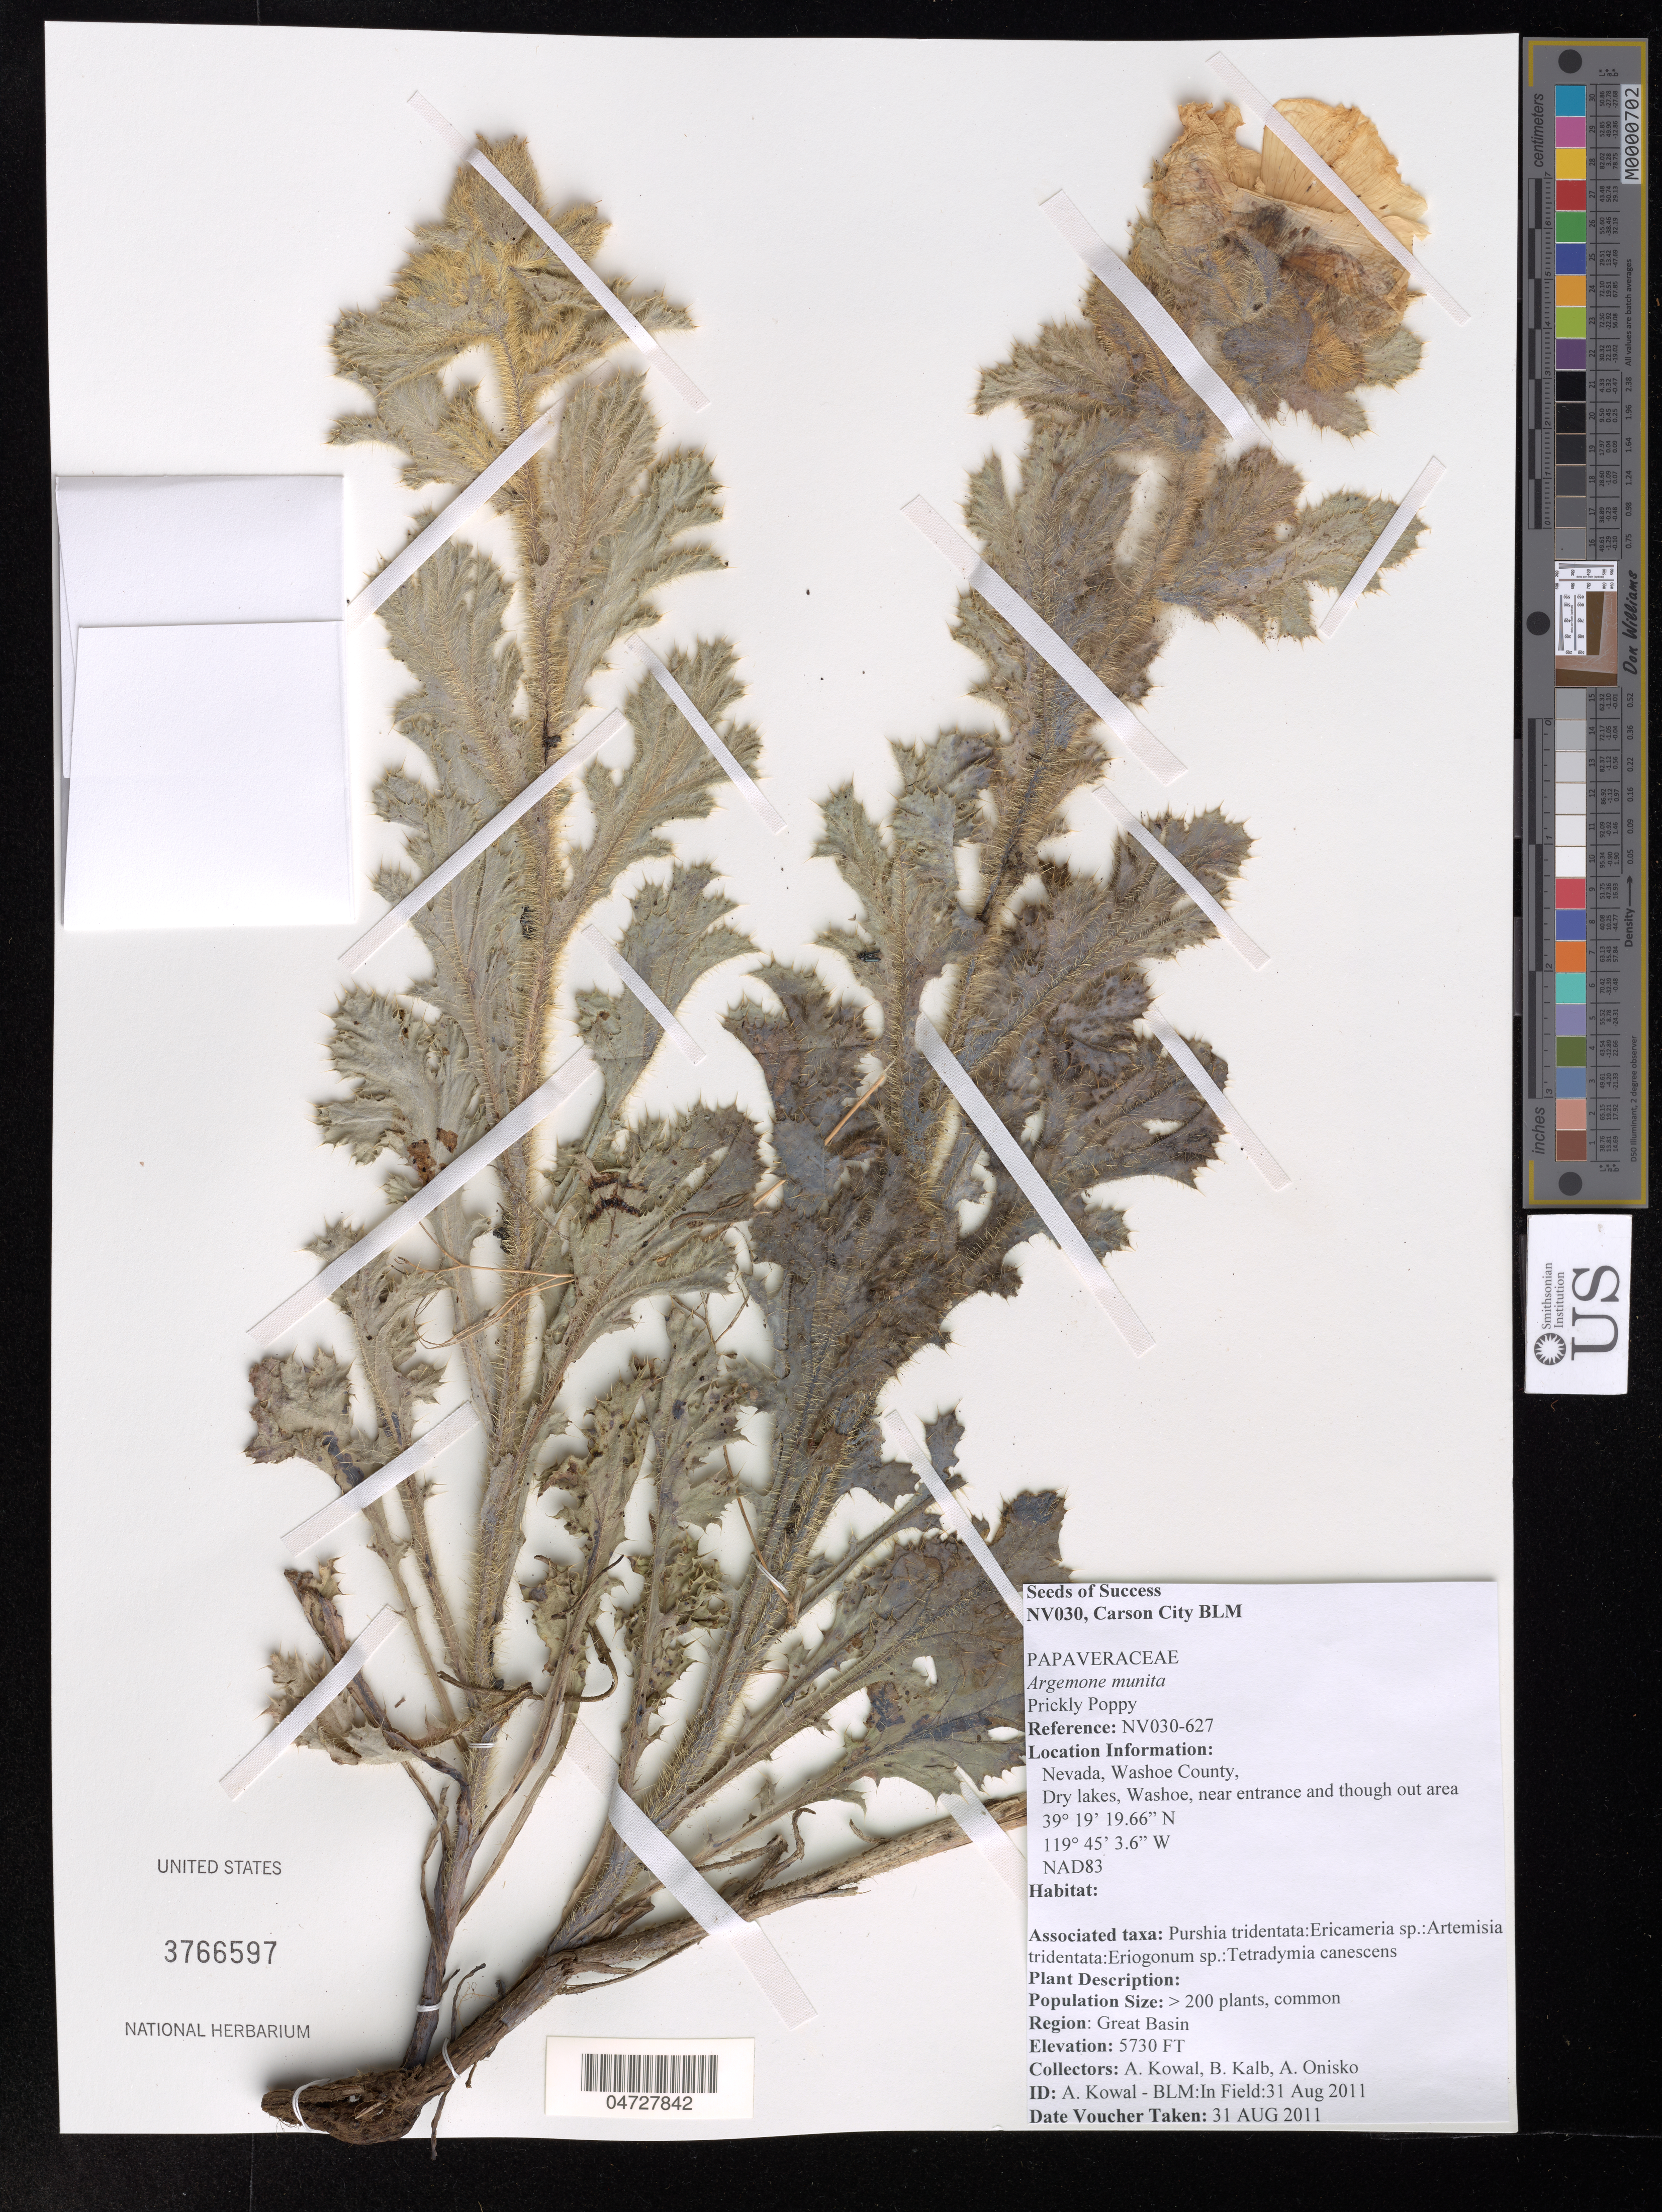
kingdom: Plantae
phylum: Tracheophyta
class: Magnoliopsida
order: Ranunculales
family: Papaveraceae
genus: Argemone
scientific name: Argemone munita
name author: Durand & Hilg.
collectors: A. Kowal, B. Kalb & A. Onisko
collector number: NV030-627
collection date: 2011-08-31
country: United States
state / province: Nevada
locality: Washoe County, Dry lakes, Washoe, near entrance and though out area. Great Basin.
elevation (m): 1747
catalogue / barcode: US 3766597